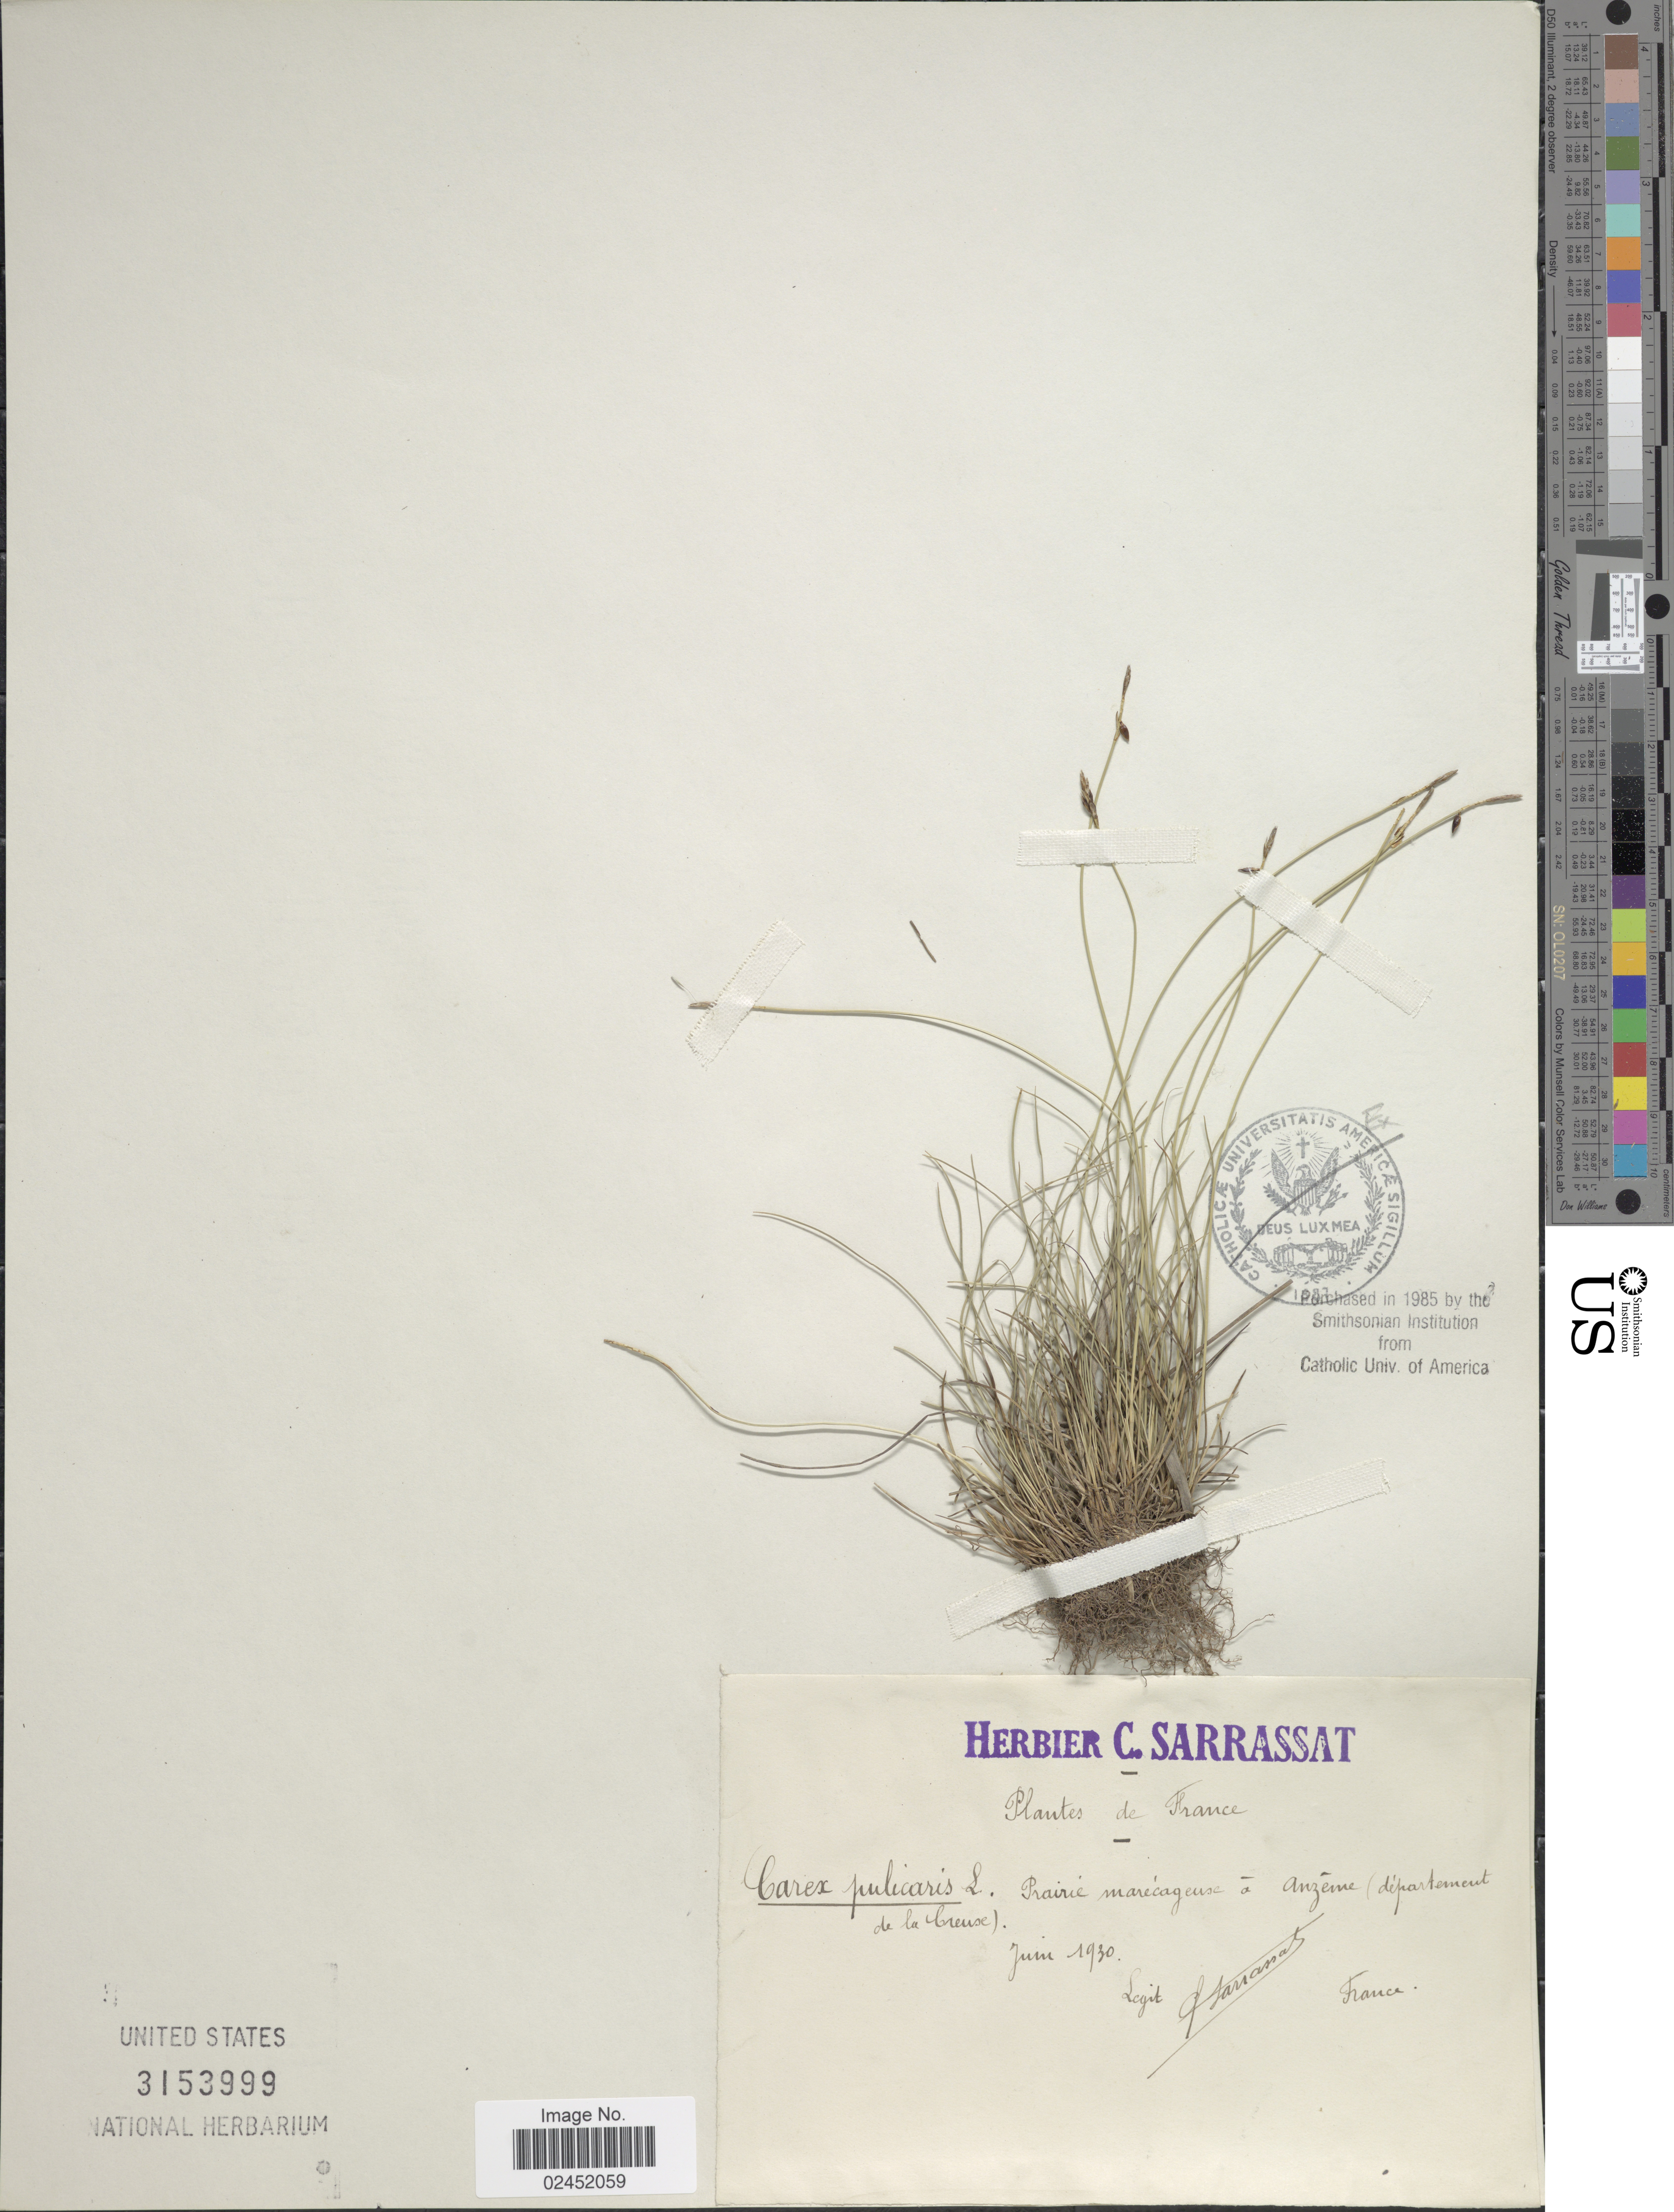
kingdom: Plantae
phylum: Tracheophyta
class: Liliopsida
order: Poales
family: Cyperaceae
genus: Carex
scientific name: Carex pulicaris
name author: L.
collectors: C. Sarrassat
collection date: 1930-06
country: France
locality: Prairie marecageux á Anzeme (départment de la Creuse)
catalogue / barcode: US 3153999